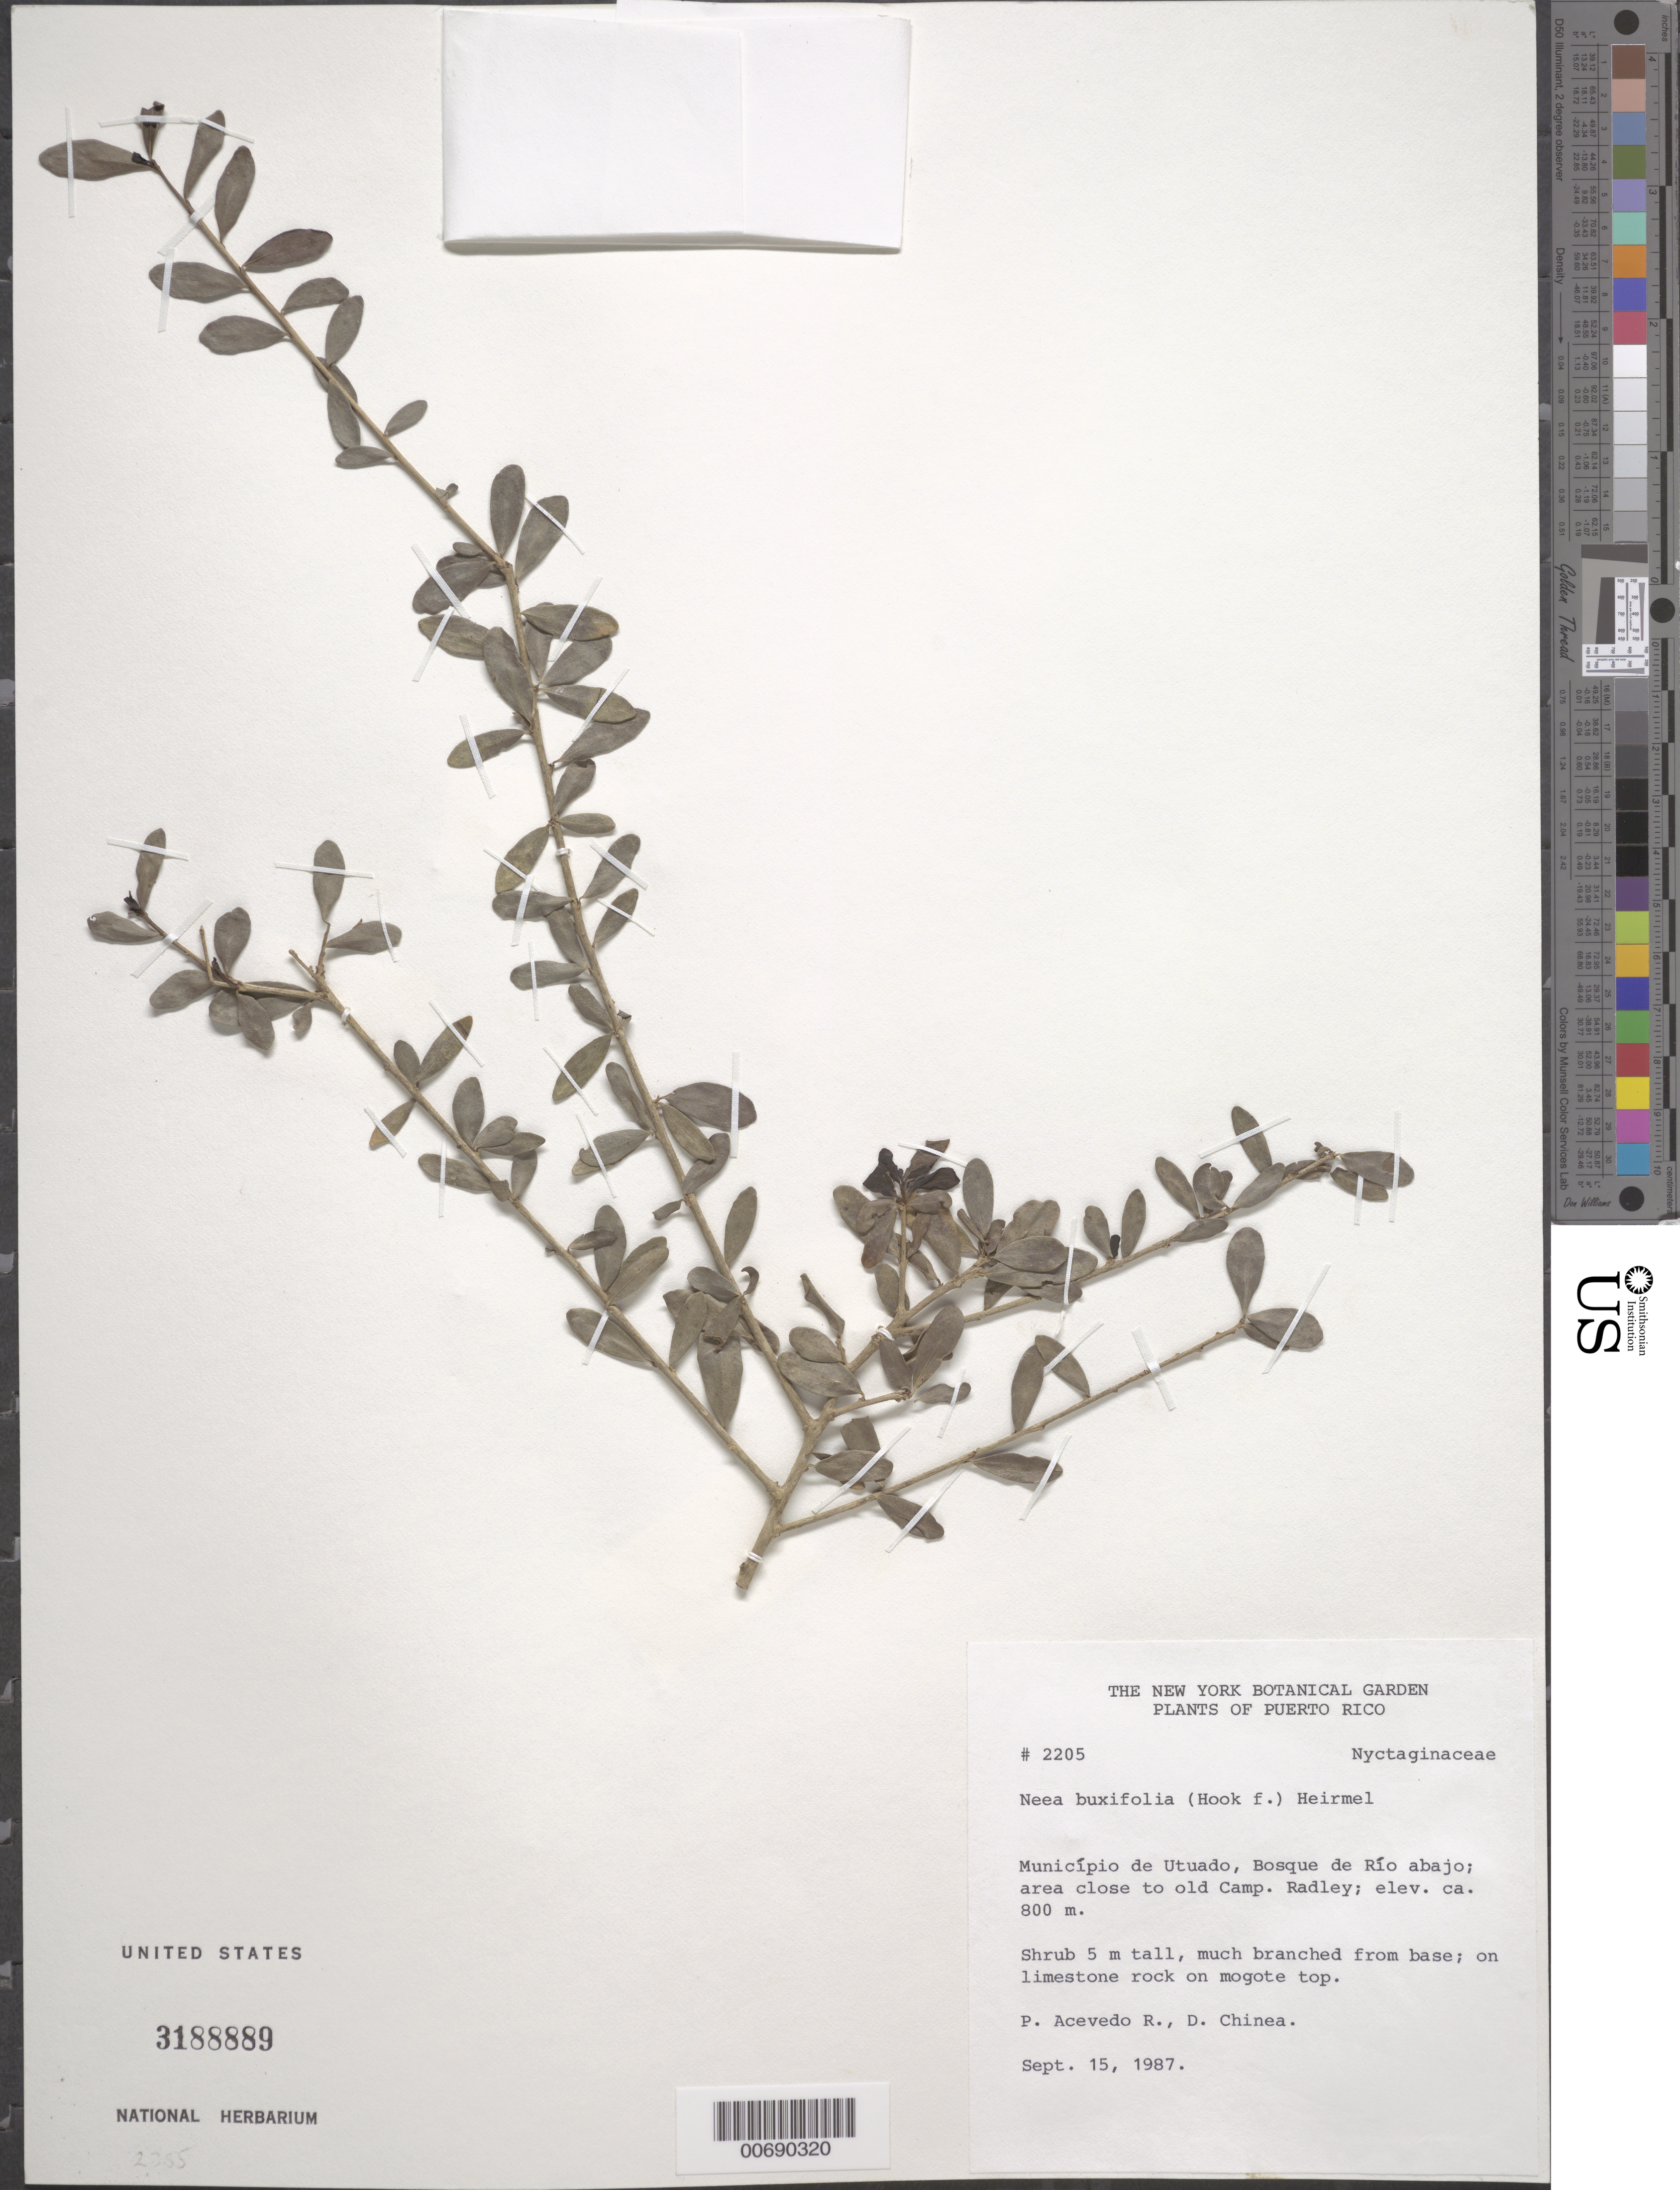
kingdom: Plantae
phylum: Tracheophyta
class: Magnoliopsida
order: Caryophyllales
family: Nyctaginaceae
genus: Neea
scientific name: Neea buxifolia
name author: (Hook. f.) Heimerl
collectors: P. Acevedo-Rodr. & D. Chinea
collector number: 2205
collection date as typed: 10 Sep 1987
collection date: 1987-09-10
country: Puerto Rico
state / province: Arecibo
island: Puerto Rico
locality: Arecibo; Bosque de Río Abajo, Camp Radley.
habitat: Area adjacent to camp.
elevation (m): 300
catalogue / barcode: US 3188889